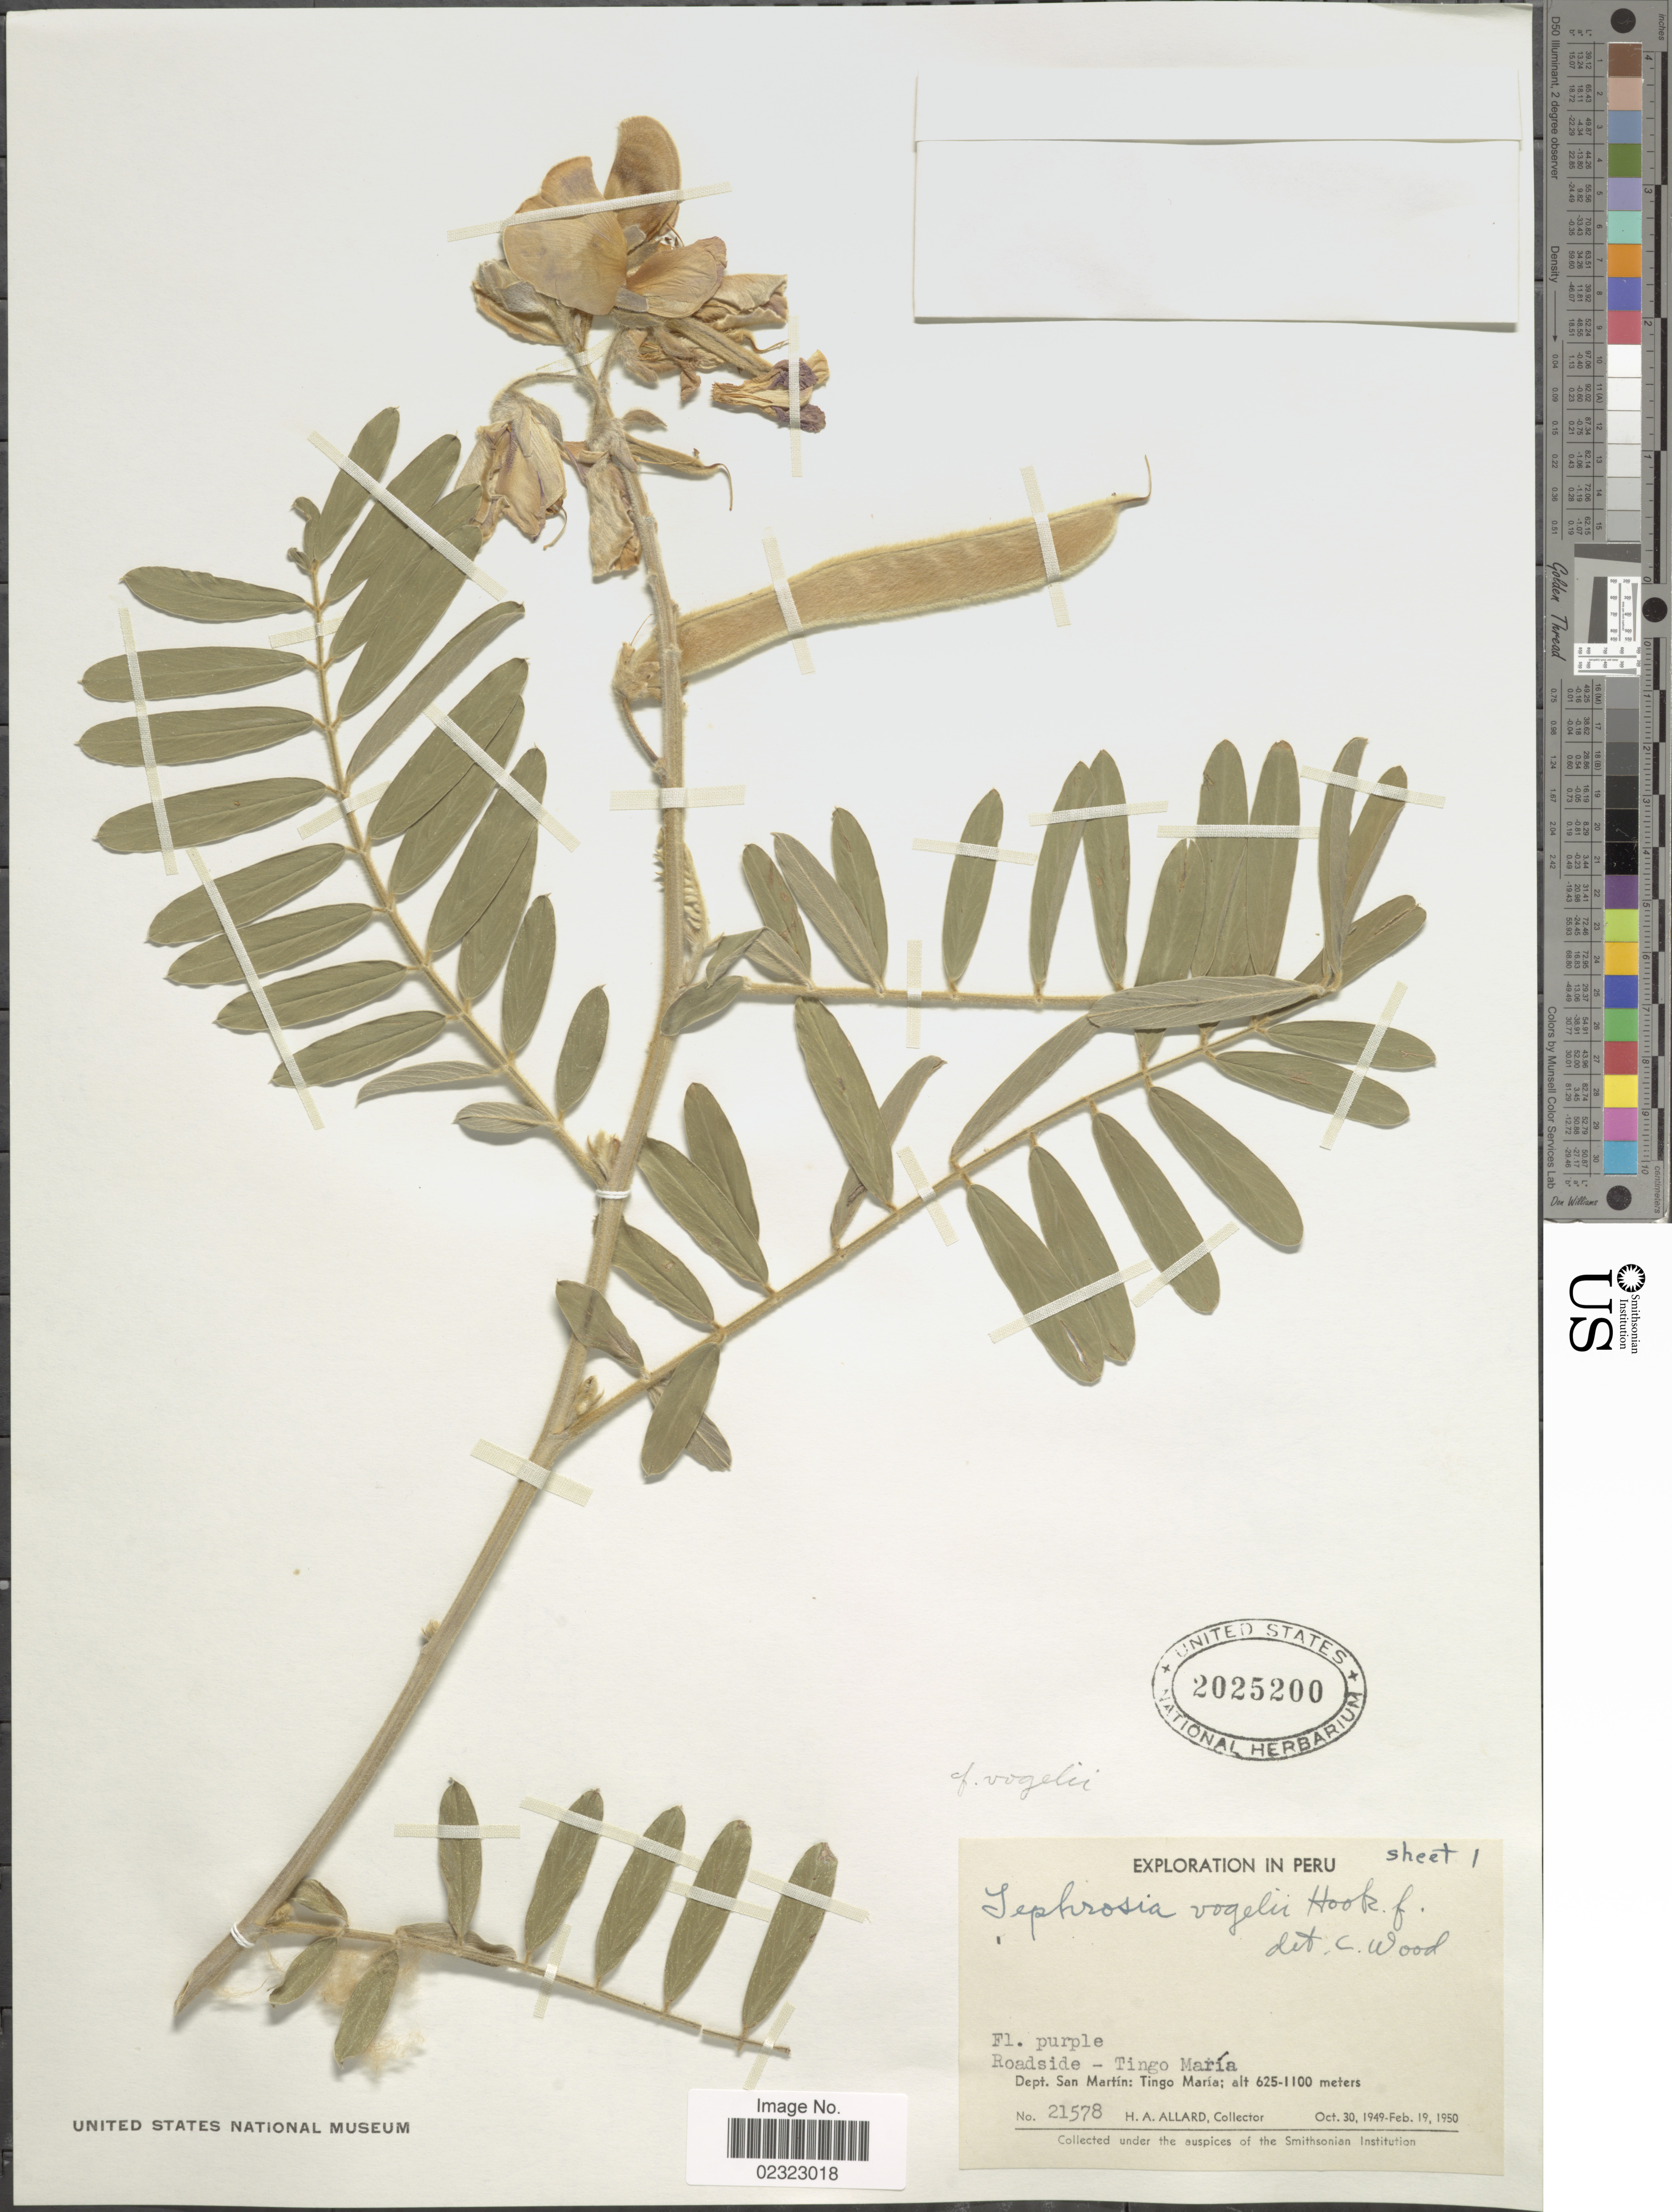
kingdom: Plantae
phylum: Tracheophyta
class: Magnoliopsida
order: Fabales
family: Fabaceae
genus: Tephrosia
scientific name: Tephrosia vogelii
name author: Hook. f.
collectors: H. A. Allard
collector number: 21578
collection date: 1949-10-30/1950-02-19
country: Peru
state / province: San Martín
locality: Tingo María. Tingo María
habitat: roadside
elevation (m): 625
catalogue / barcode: US 2025200